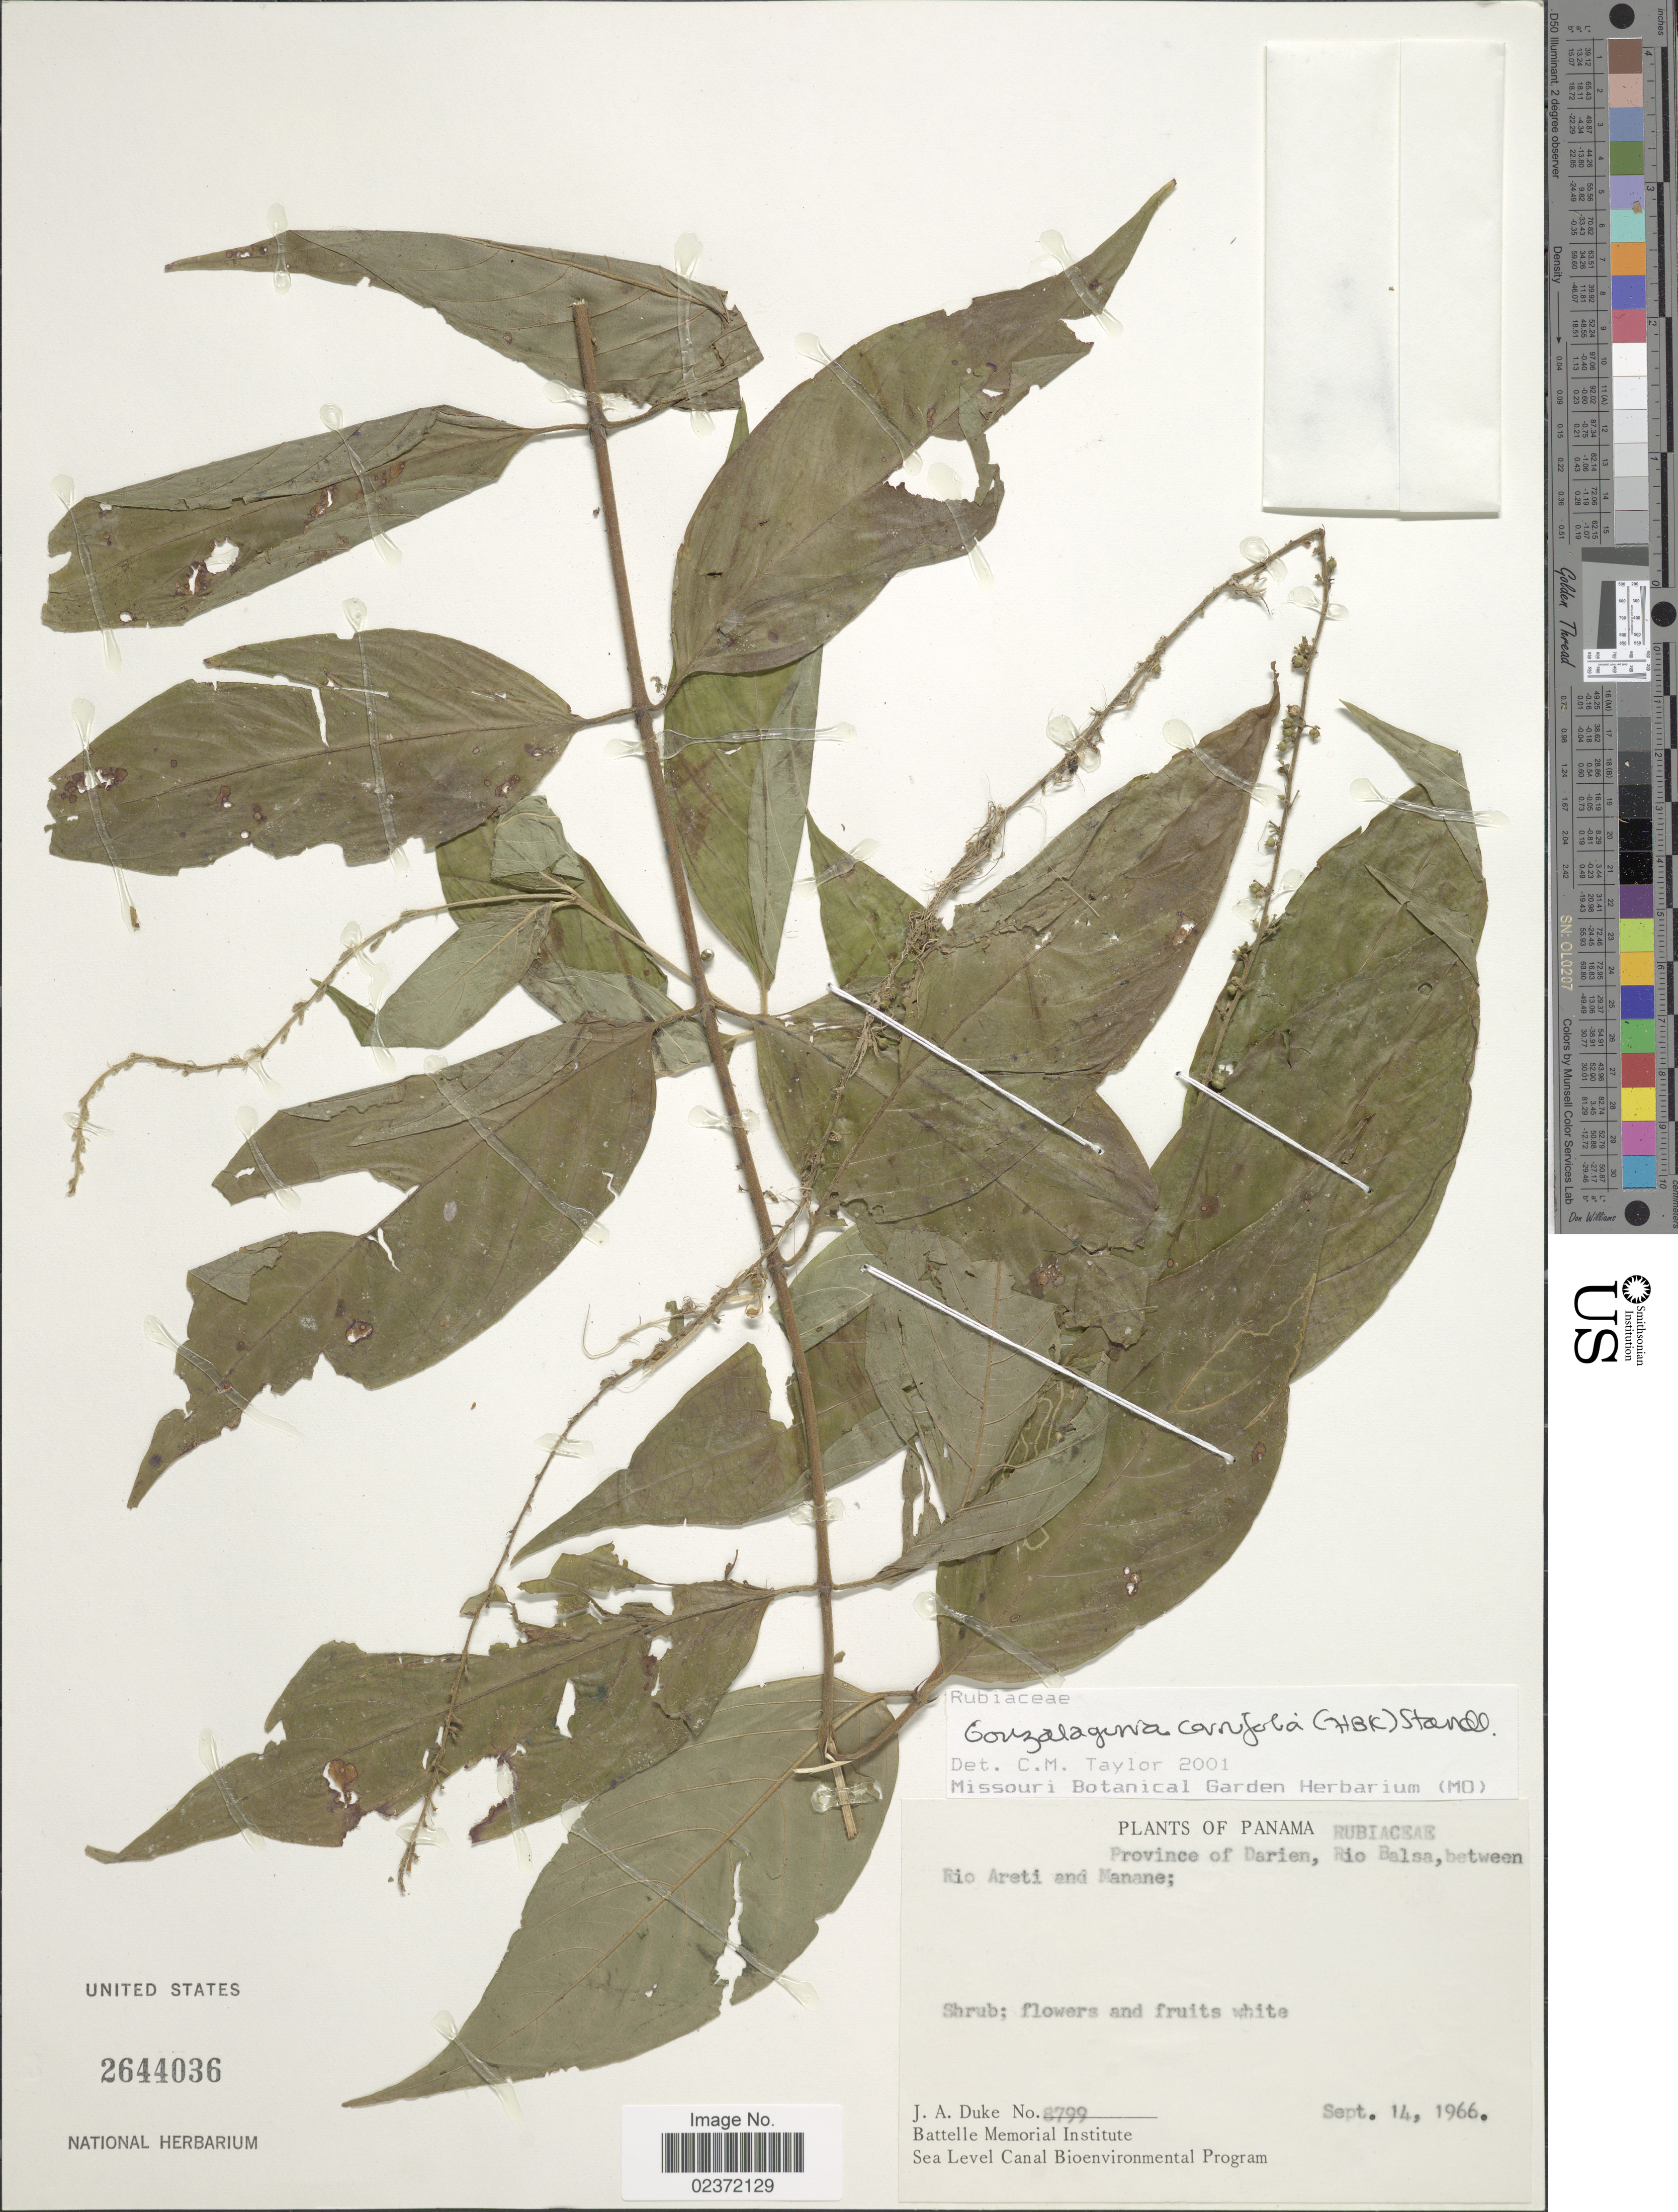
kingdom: Plantae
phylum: Tracheophyta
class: Magnoliopsida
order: Gentianales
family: Rubiaceae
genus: Gonzalagunia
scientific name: Gonzalagunia cornifolia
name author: (Kunth) Standl.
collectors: J. A. Duke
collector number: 8799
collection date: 1966-09-14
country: Panama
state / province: Darién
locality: Province of Darien, Rio Balsa, between Rio Areti and Manane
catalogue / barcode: US 2644036